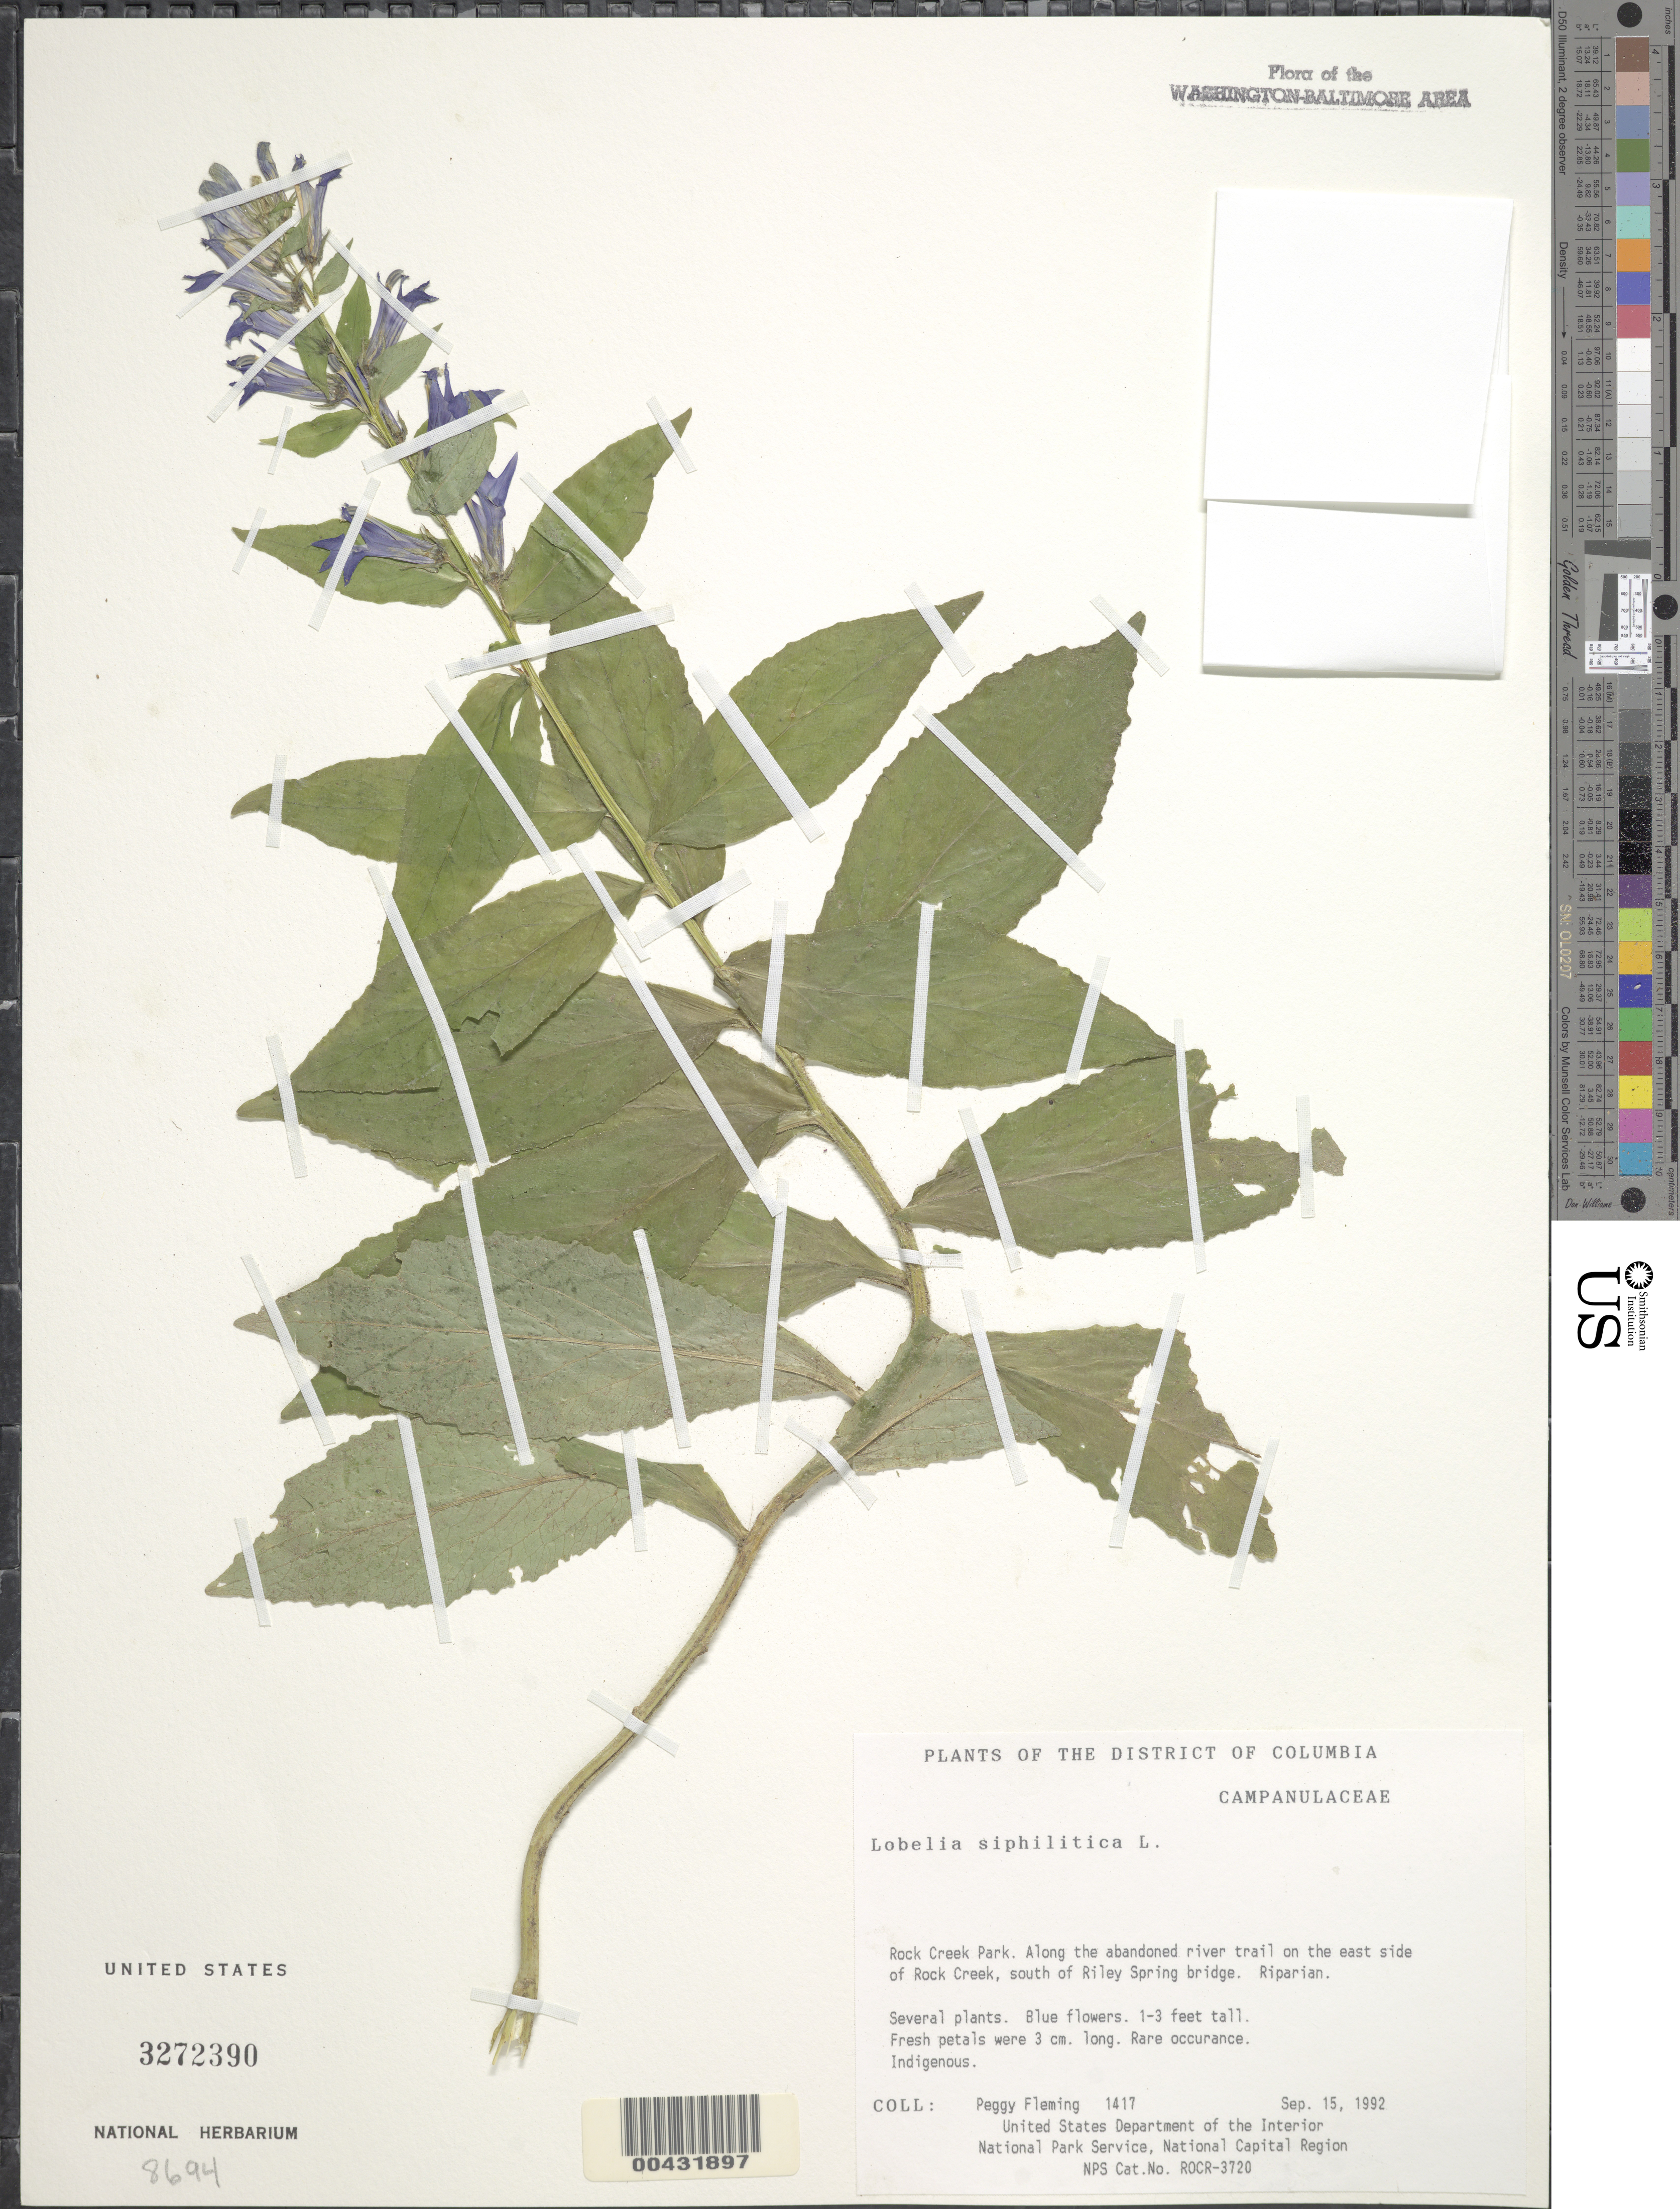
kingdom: Plantae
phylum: Tracheophyta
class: Magnoliopsida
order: Asterales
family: Campanulaceae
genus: Lobelia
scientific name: Lobelia siphilitica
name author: L.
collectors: P. Fleming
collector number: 1417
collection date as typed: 15 Sep 1992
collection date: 1992-09-15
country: United States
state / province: District of Columbia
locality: Rock Creek Park, E side of Rock Creek, S of Riley Spring Bridge Rock Creek Park & vicinity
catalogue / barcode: US 3272390